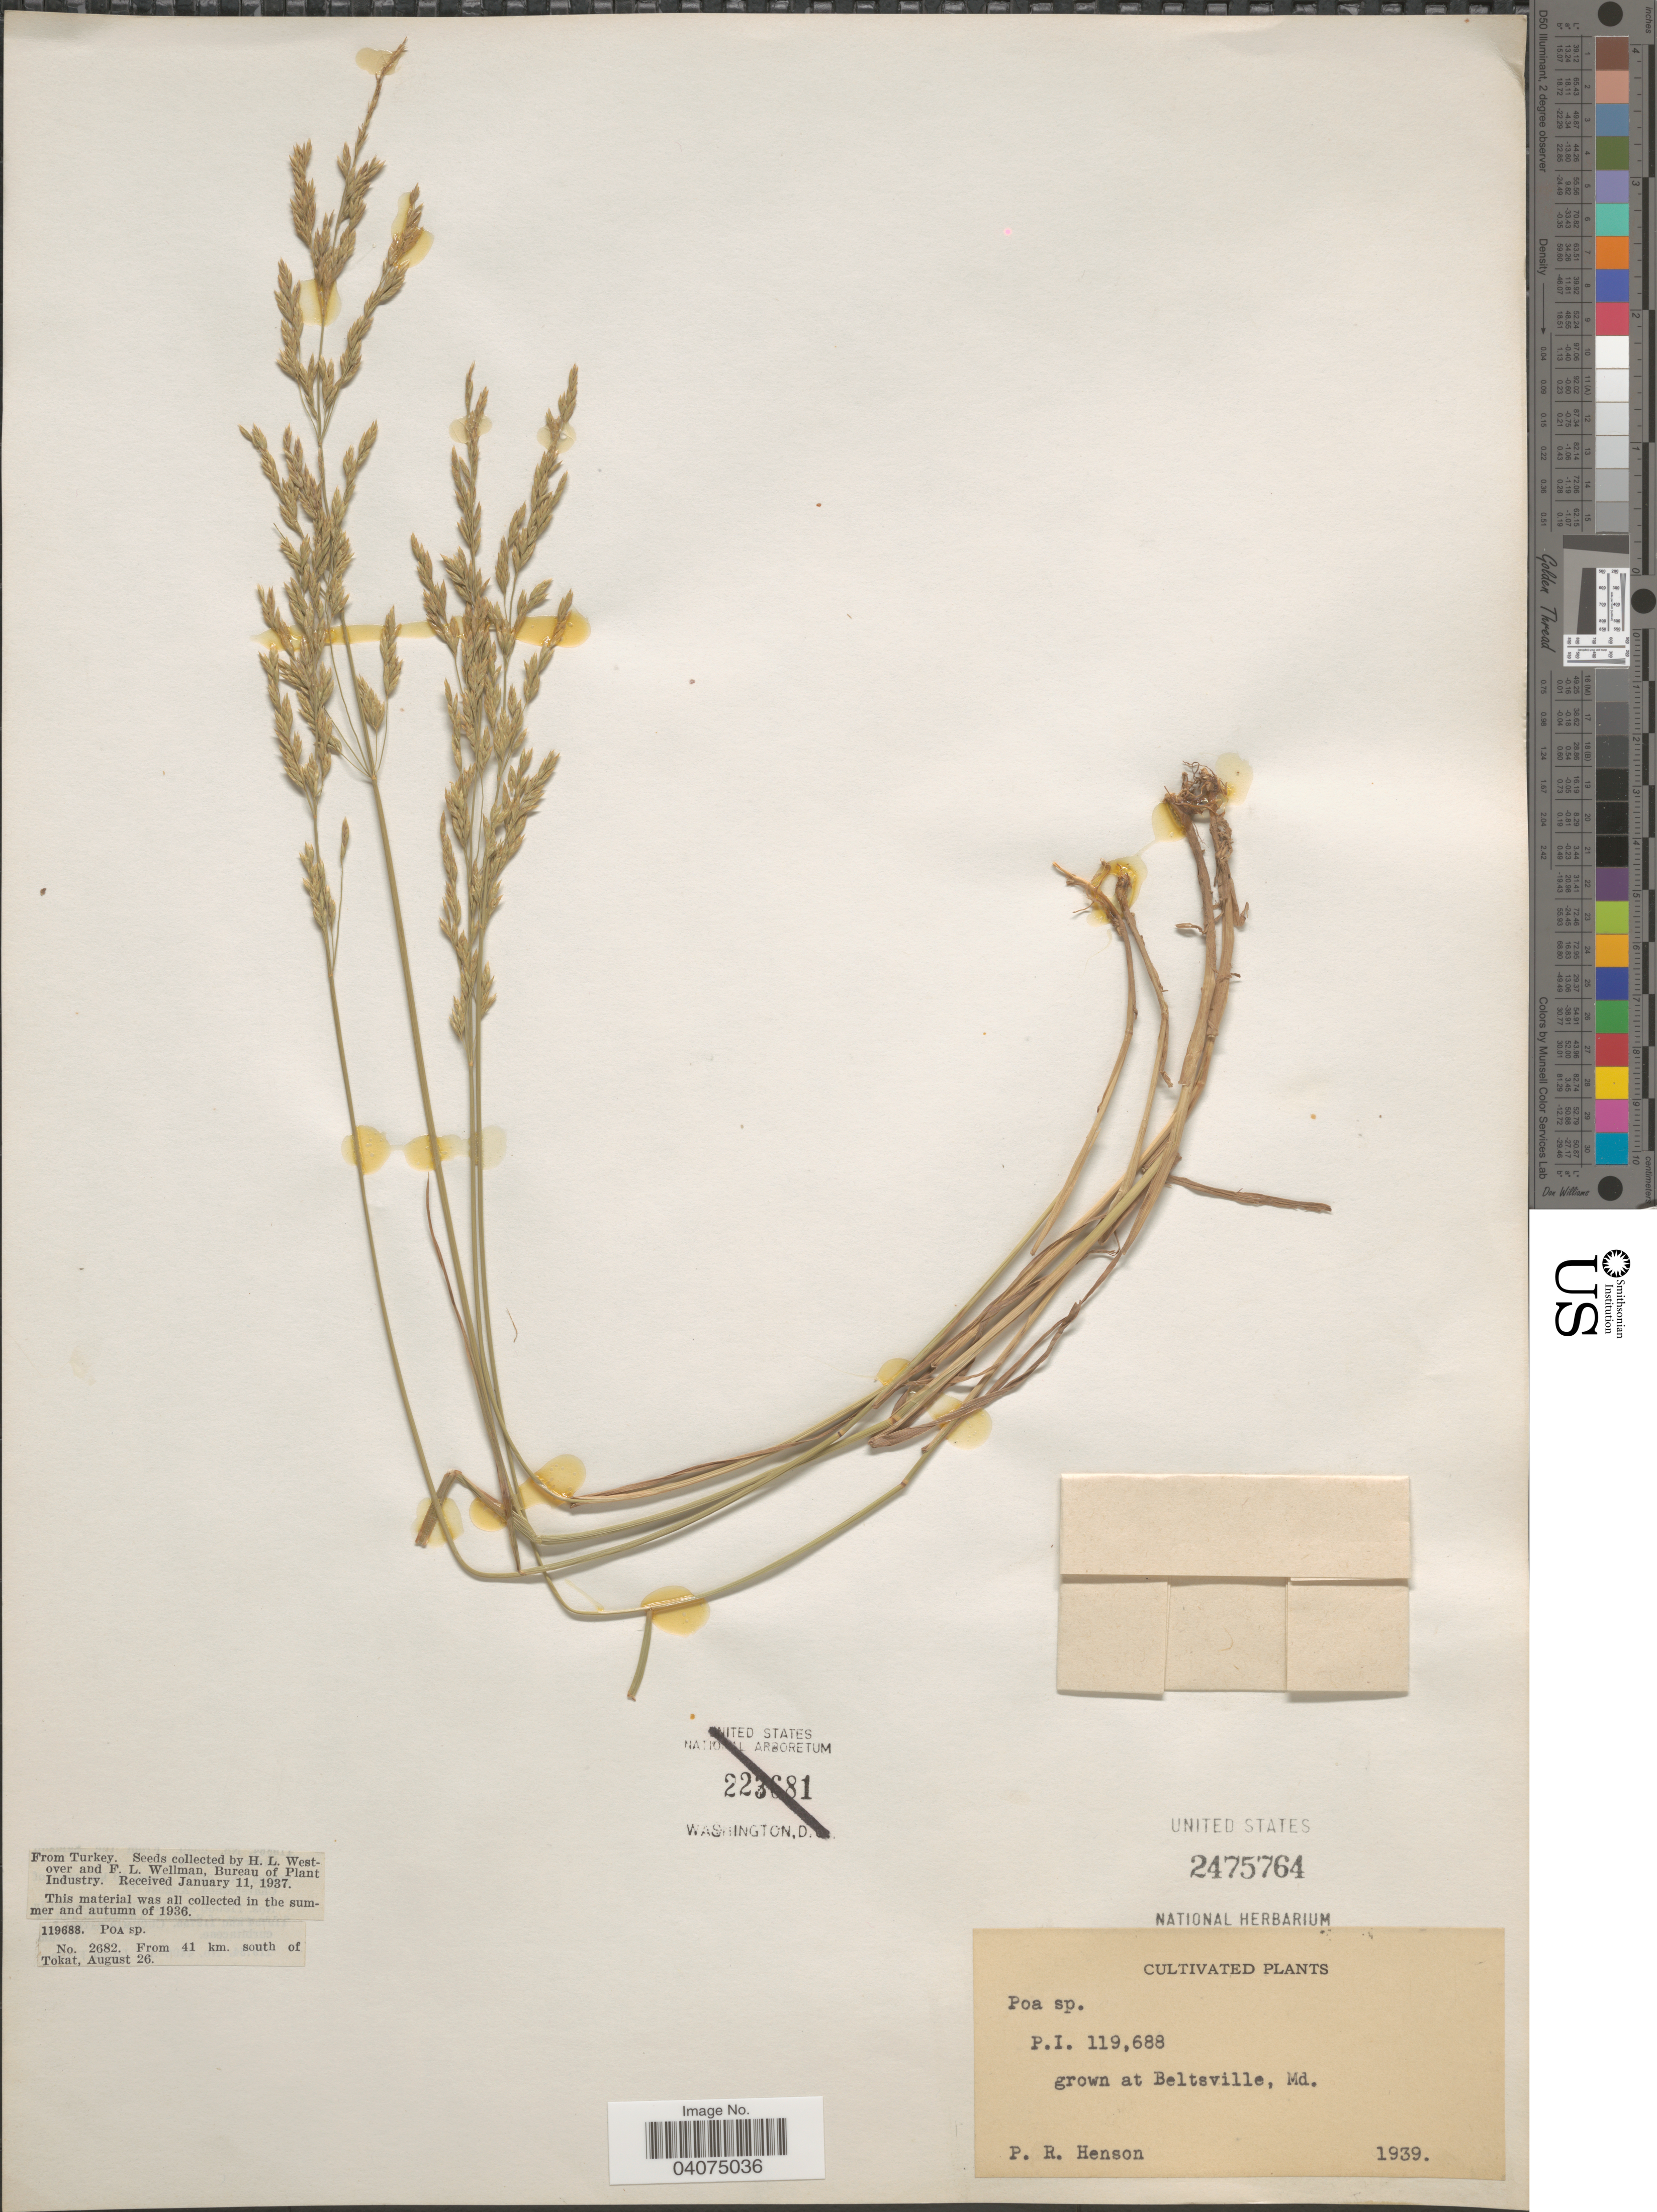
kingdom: Plantae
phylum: Tracheophyta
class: Liliopsida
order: Poales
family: Poaceae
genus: Poa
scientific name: Poa sp.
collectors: P. Henson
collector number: P.I.119688?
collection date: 1939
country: United States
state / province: Maryland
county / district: Prince George's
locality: At Beltsville.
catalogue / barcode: US 2475764